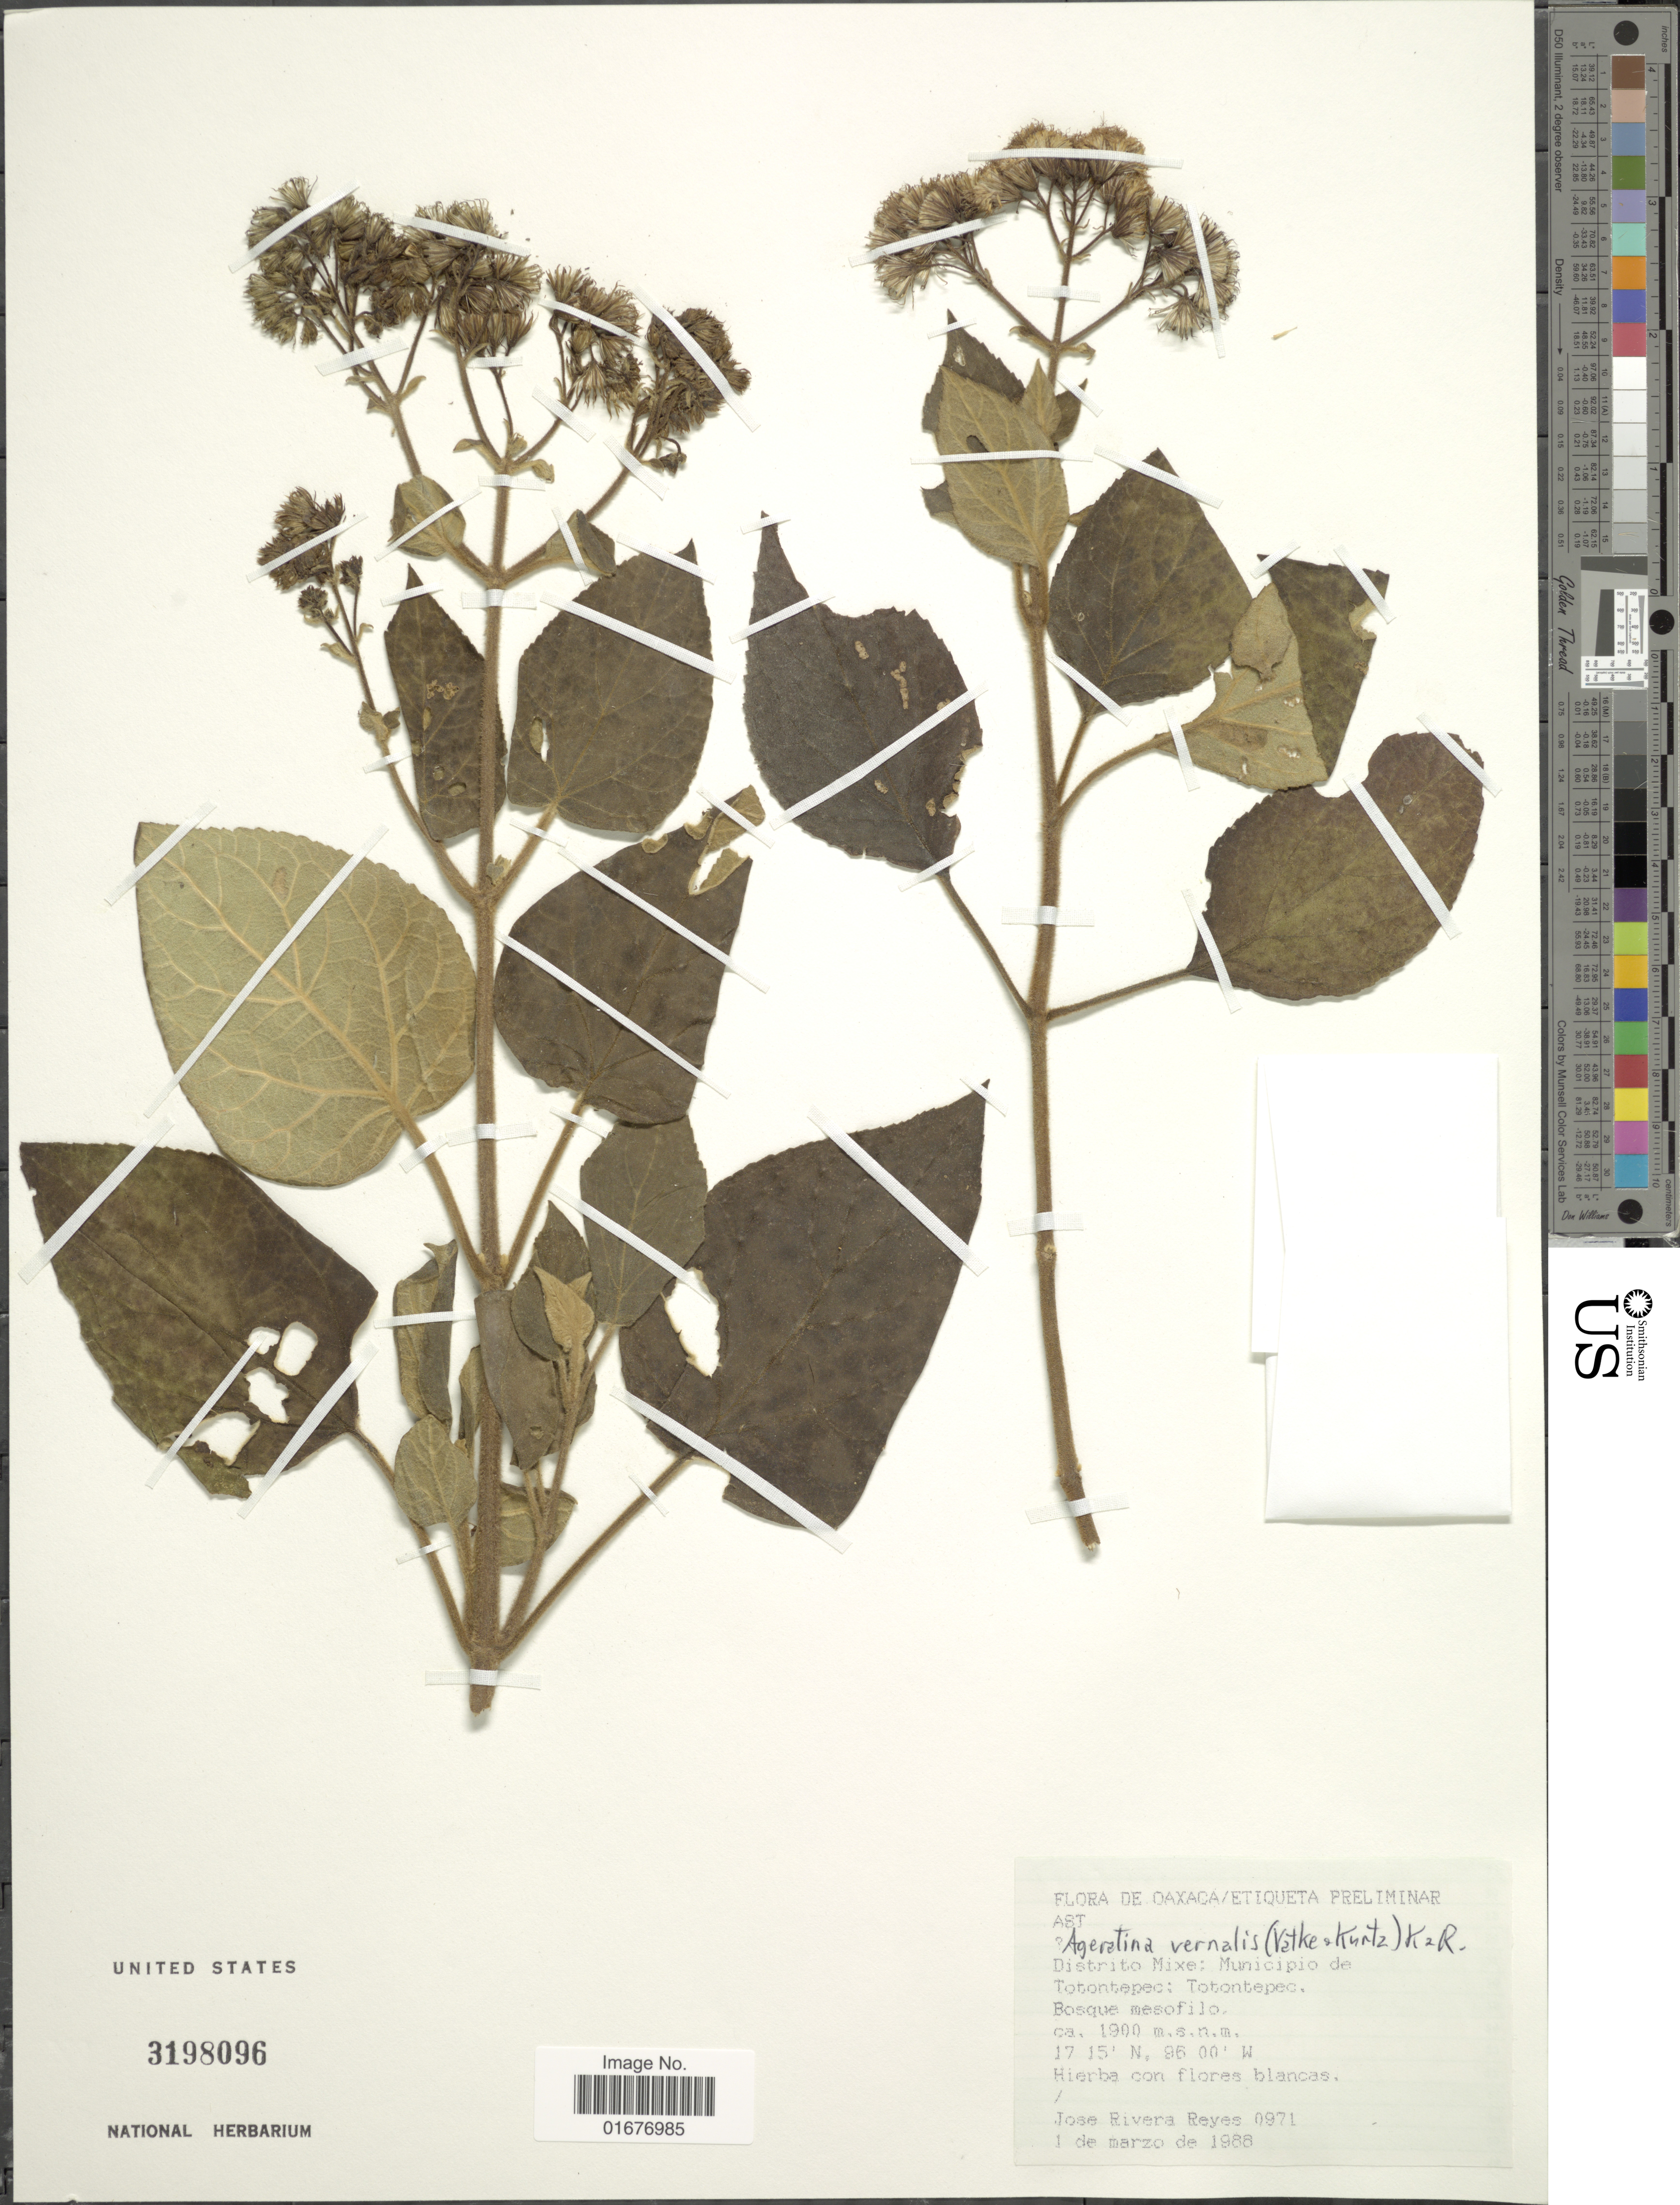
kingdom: Plantae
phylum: Tracheophyta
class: Magnoliopsida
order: Asterales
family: Asteraceae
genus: Ageratina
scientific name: Ageratina vernalis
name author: (Vatke & Kurtz) R.M. King & H. Rob.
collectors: J. Reyes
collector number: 0971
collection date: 1988-03-01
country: Mexico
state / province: Oaxaca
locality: Distrito Mixe: Municipio de Totontepec: Totontepec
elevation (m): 1900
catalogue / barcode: US 3198096